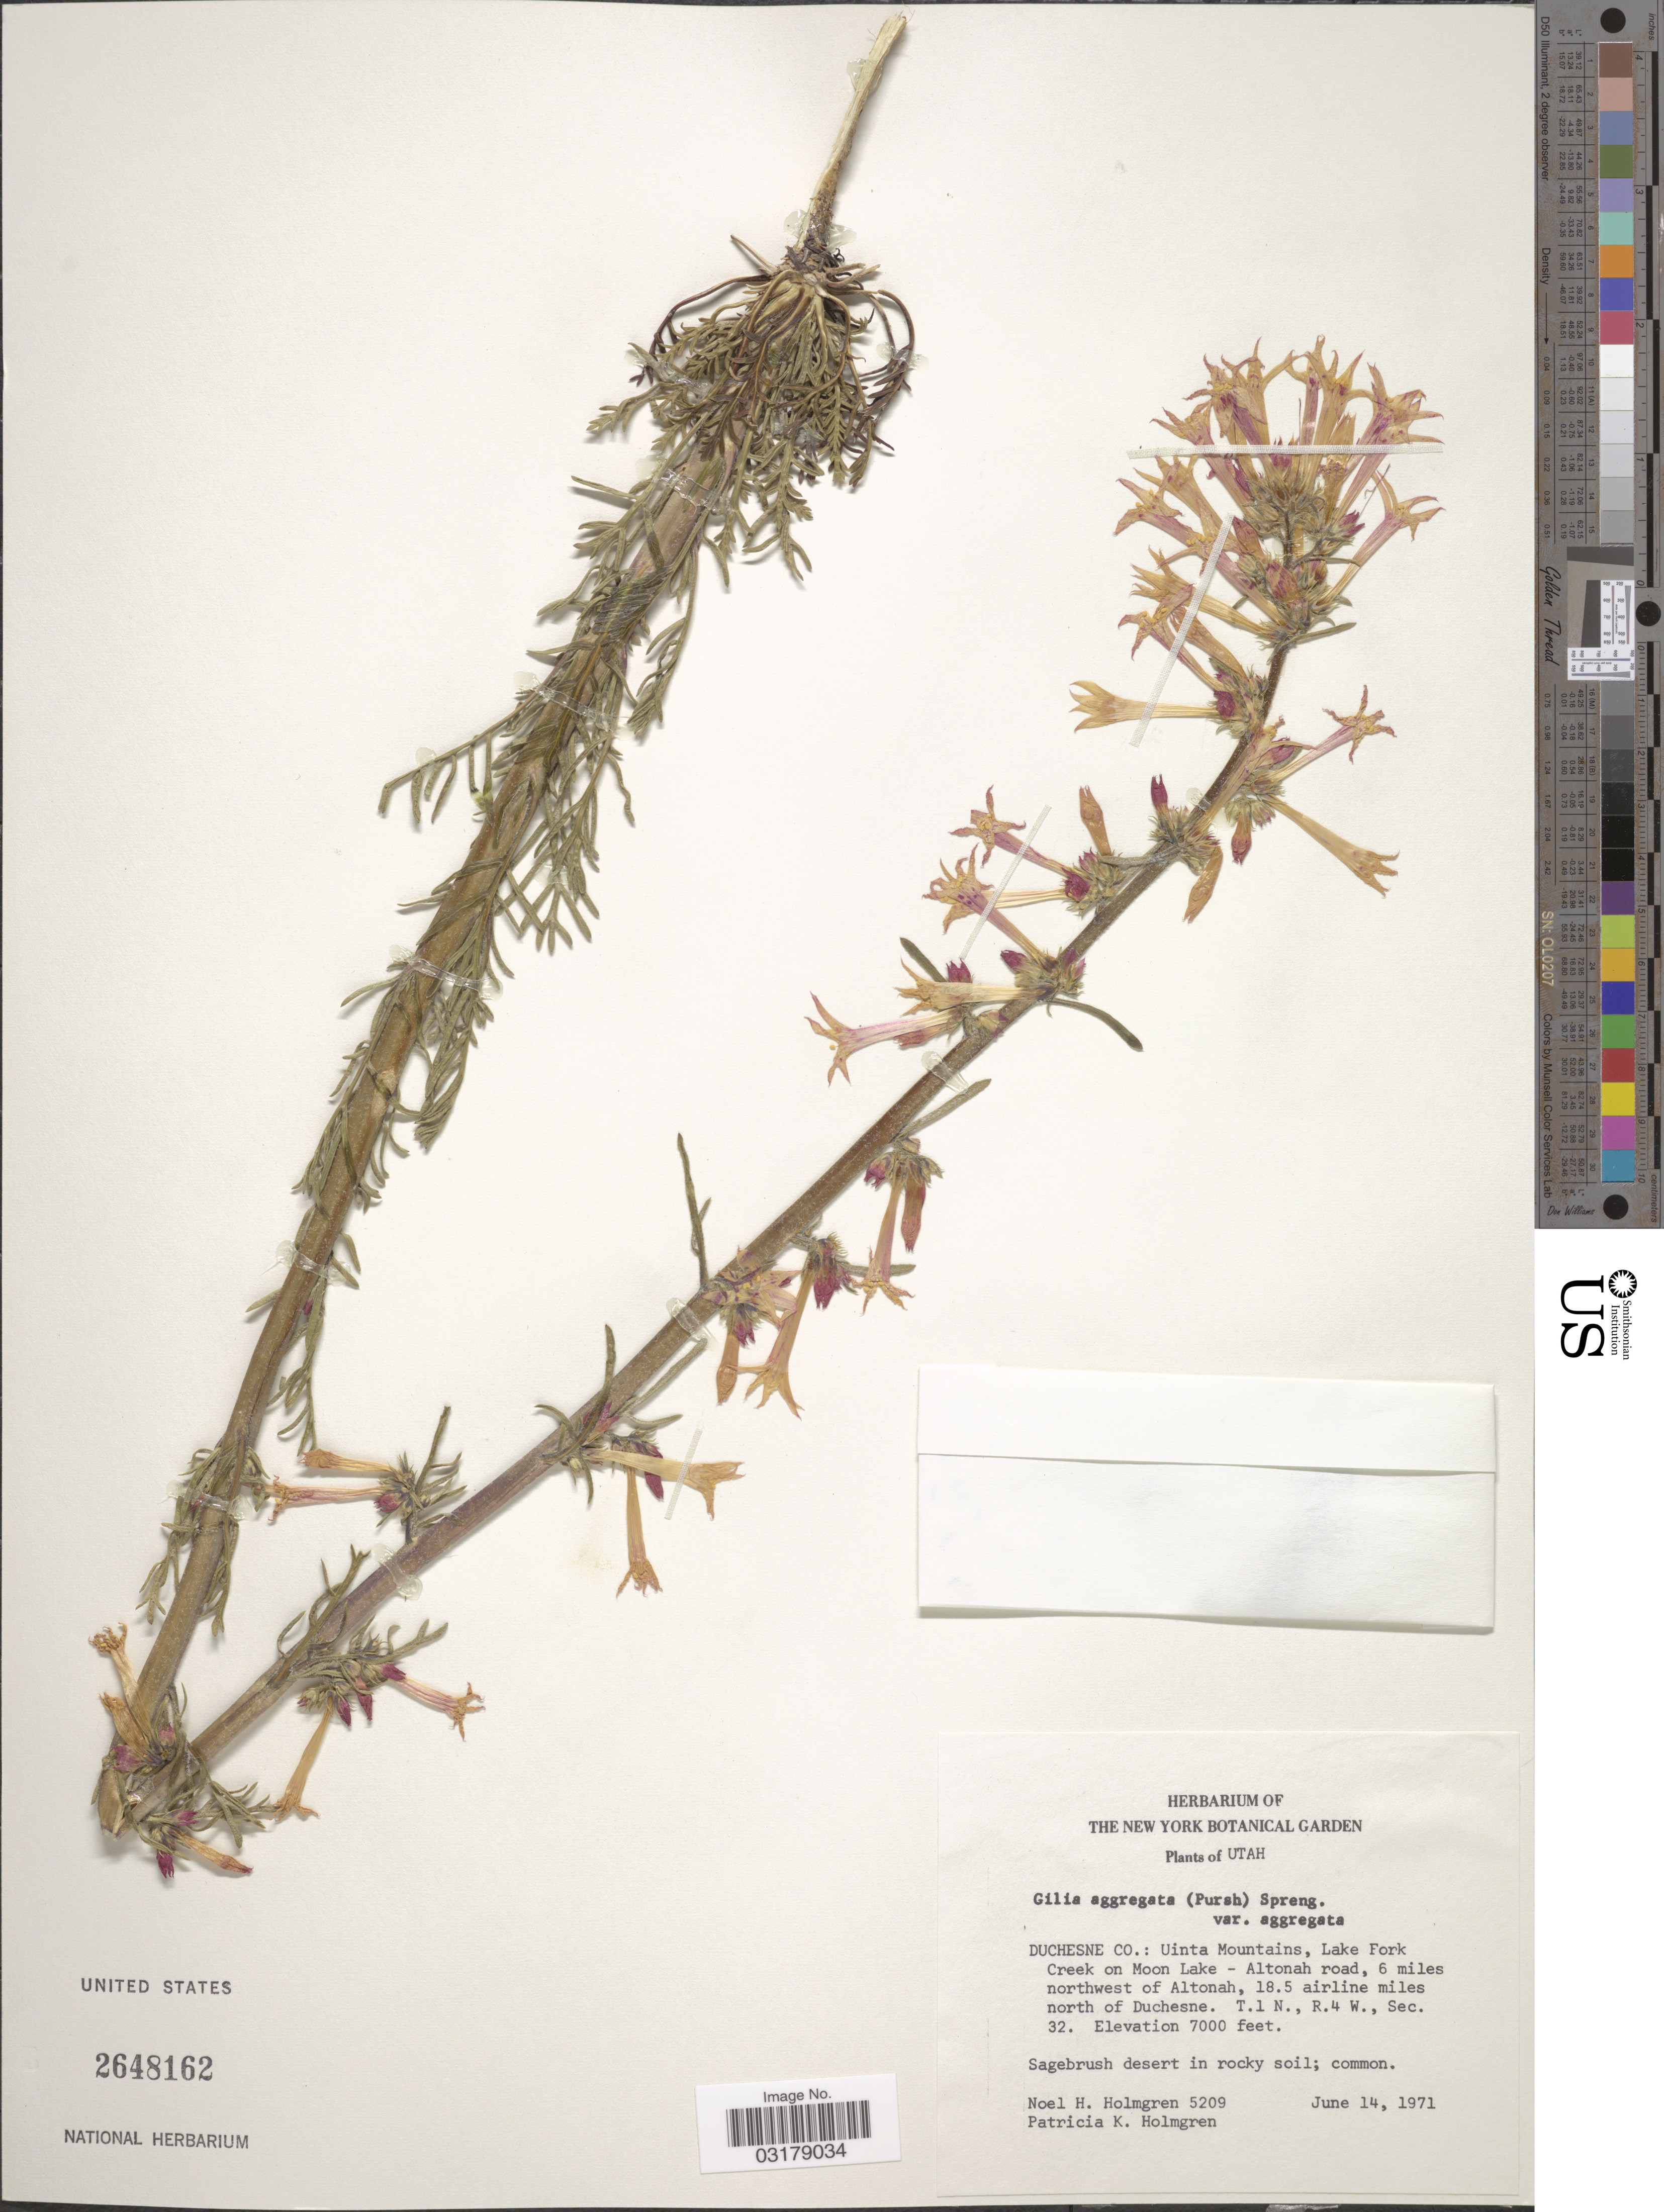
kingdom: Plantae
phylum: Tracheophyta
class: Magnoliopsida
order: Ericales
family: Polemoniaceae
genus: Ipomopsis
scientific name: Ipomopsis aggregata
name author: (Pursh) V.E. Grant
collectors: N. H. Holmgren & P. K. Holmgren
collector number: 5209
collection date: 1971-06-14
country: United States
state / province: Utah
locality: Duchesne Co.: Uinta Mountains, Lake Fork Creek on Moon Lake - Altonah road, 6 miles northwest of Altonah, 18.5 airline miles north of Duchesne. T.1 N., R.4 W., Sec. 32.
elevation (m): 2134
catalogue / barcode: US 2648162